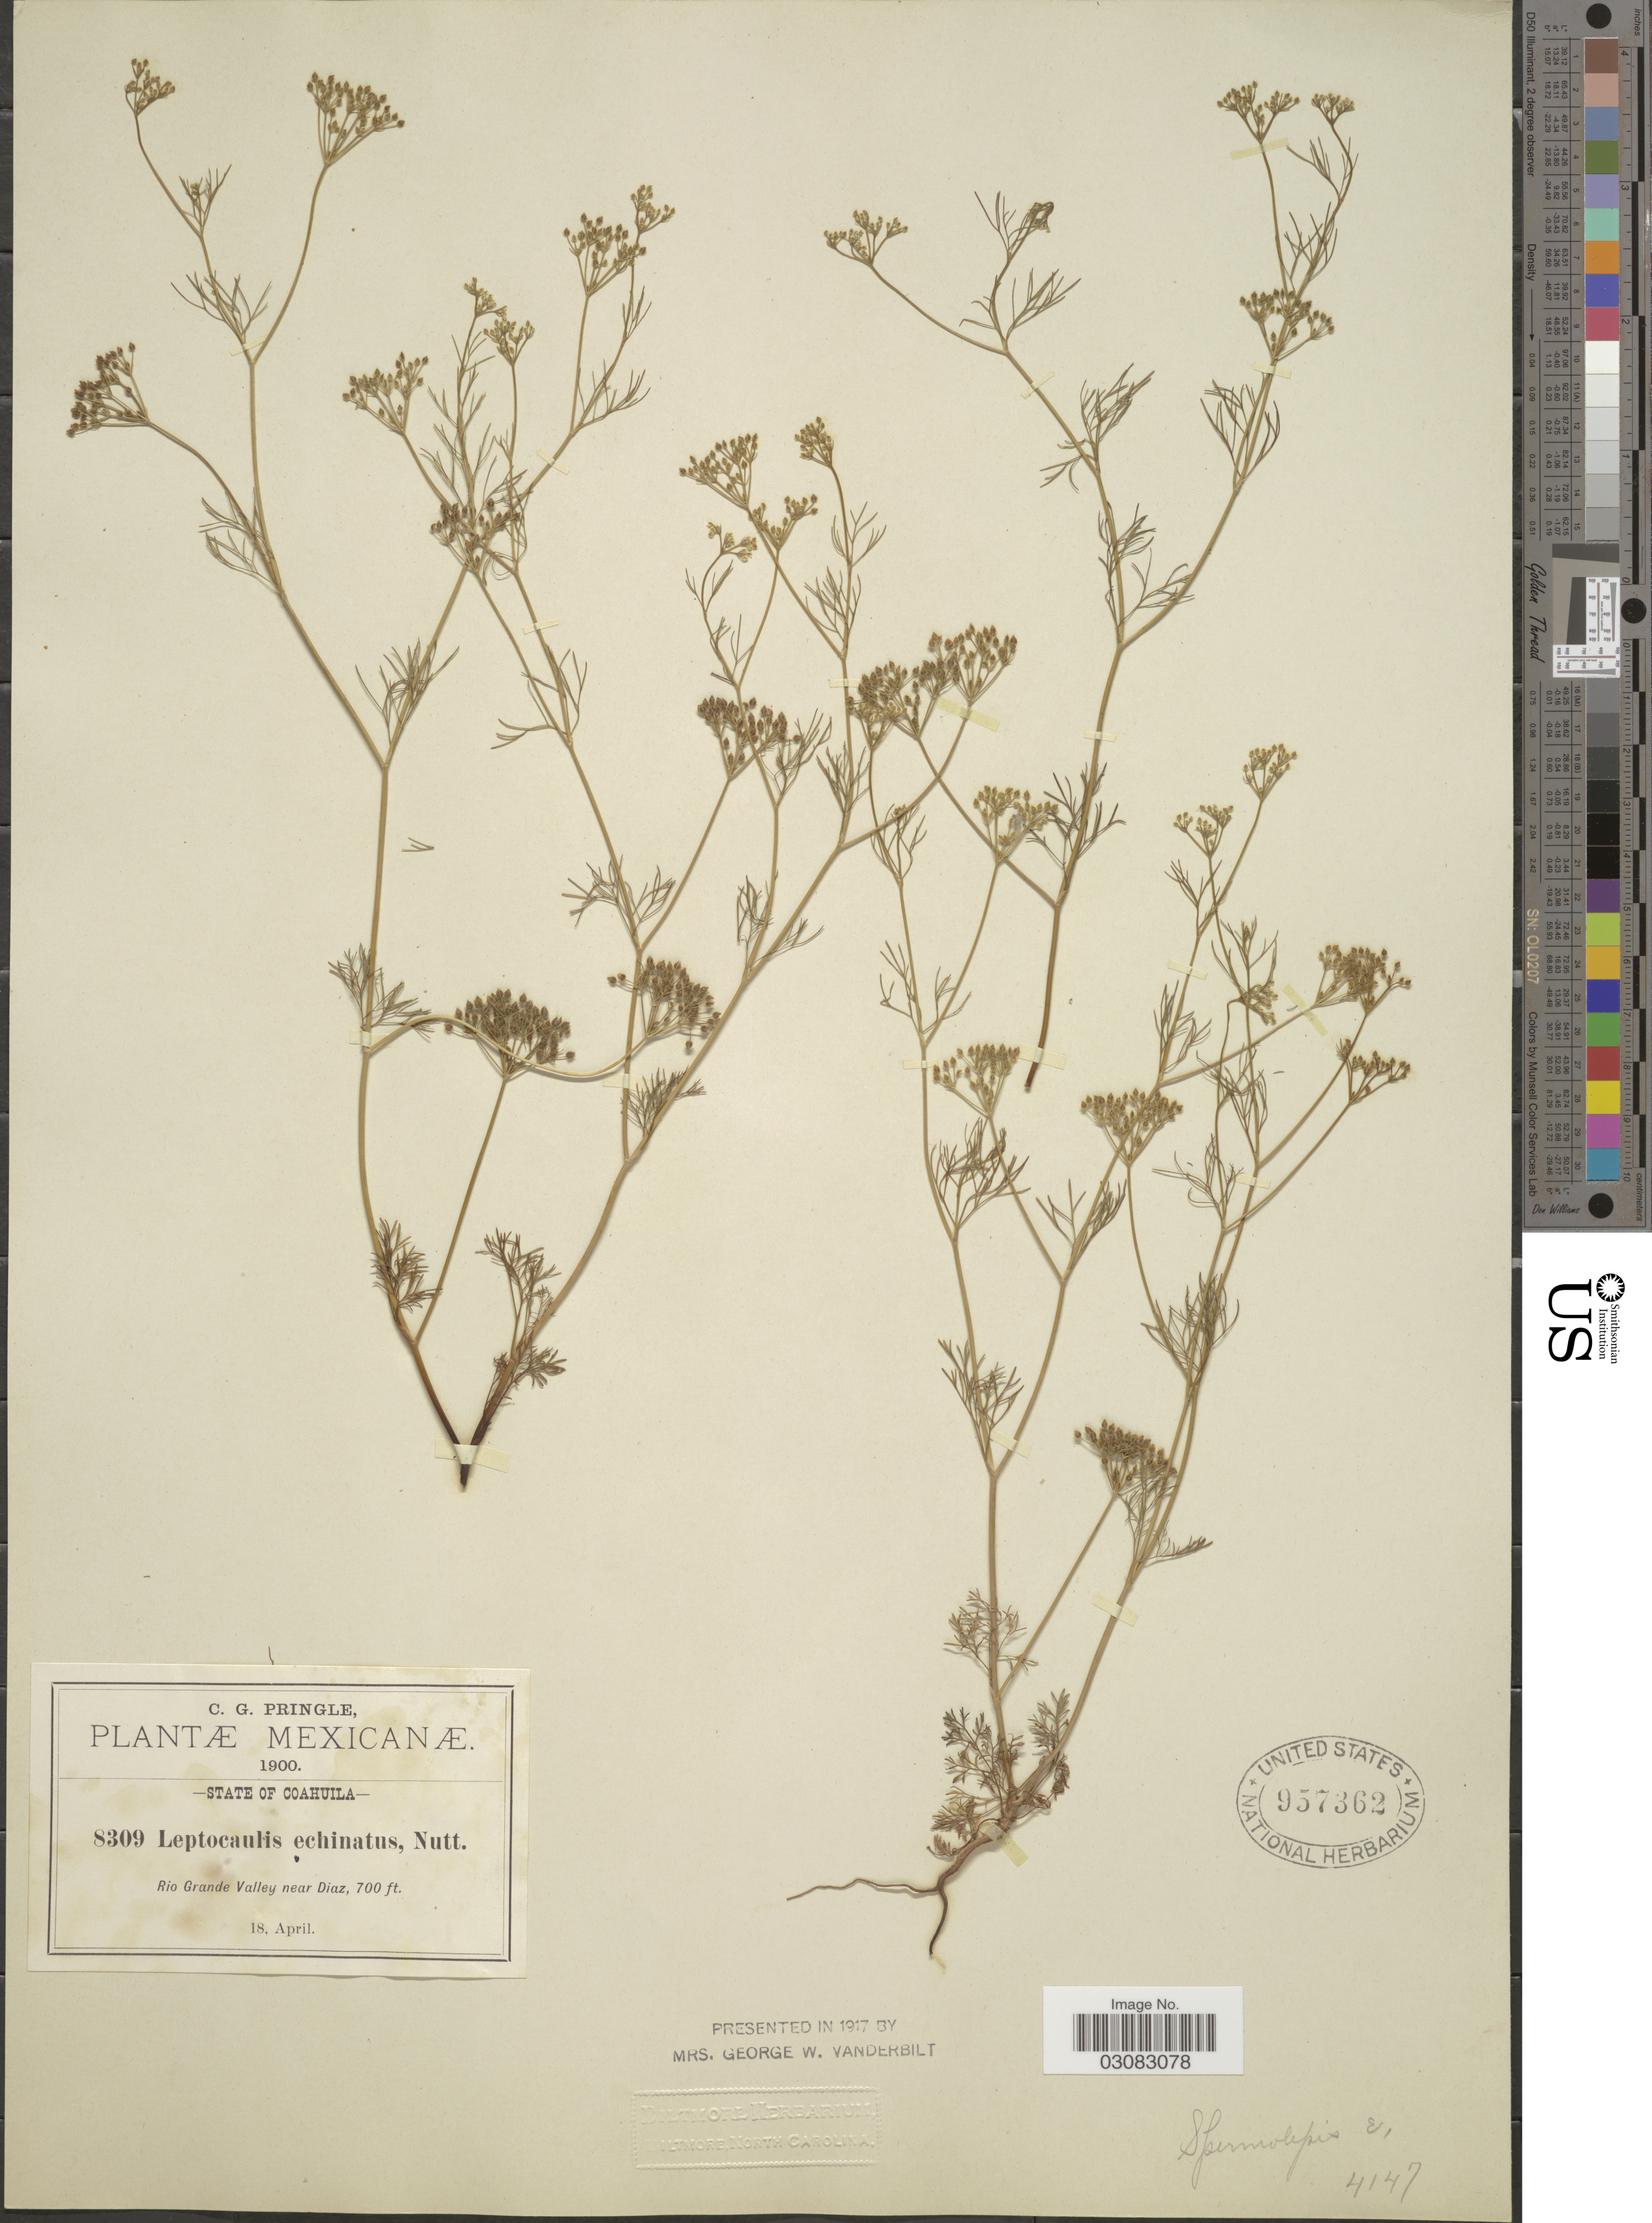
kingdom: Plantae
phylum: Tracheophyta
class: Magnoliopsida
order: Apiales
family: Apiaceae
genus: Spermolepis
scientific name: Spermolepis echinata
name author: (Nutt. ex DC.) A. Heller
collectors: C. G. Pringle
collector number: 8309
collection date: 1900-04-18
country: Mexico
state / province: Coahuila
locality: Mexicanae. State of Coahuila. Rio Grande Valley near Diaz.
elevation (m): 213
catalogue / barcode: US 957362